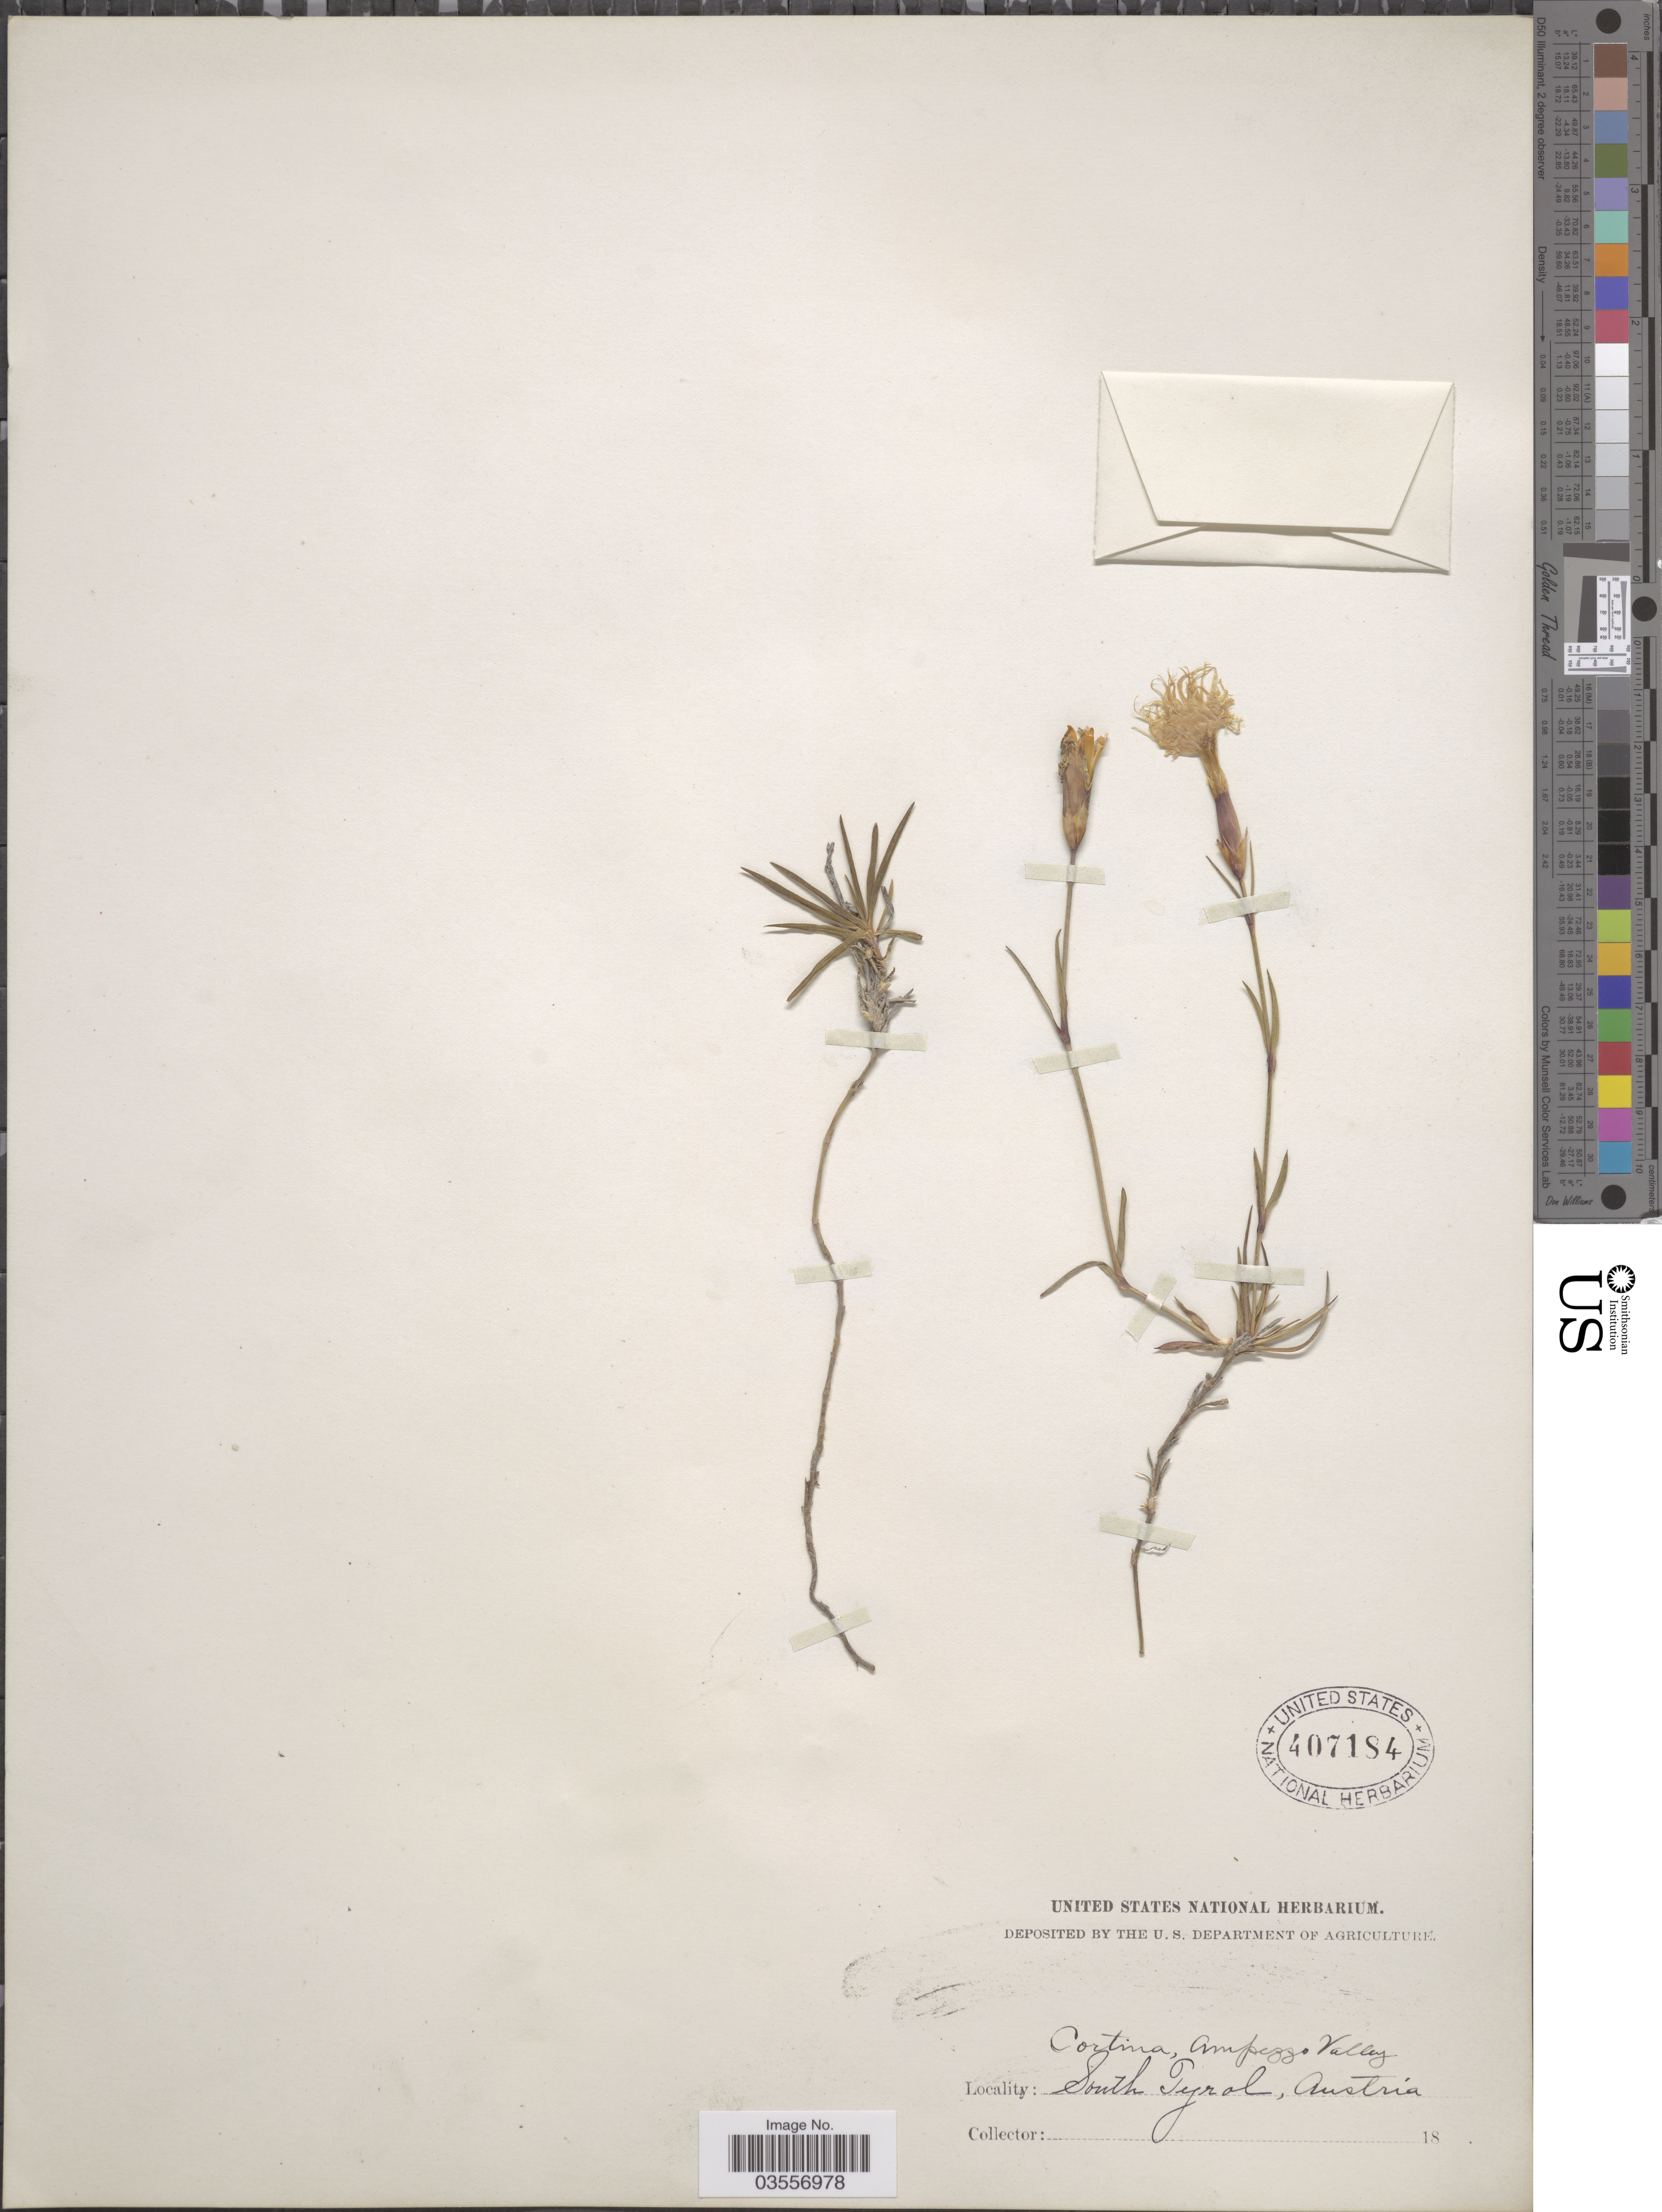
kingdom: Plantae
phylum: Tracheophyta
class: Magnoliopsida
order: Caryophyllales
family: Caryophyllaceae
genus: Dianthus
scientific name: Dianthus sp.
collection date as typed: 18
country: Italy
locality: South Tyrol. Cortina, Ampezzo Valley.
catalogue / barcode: US 407184